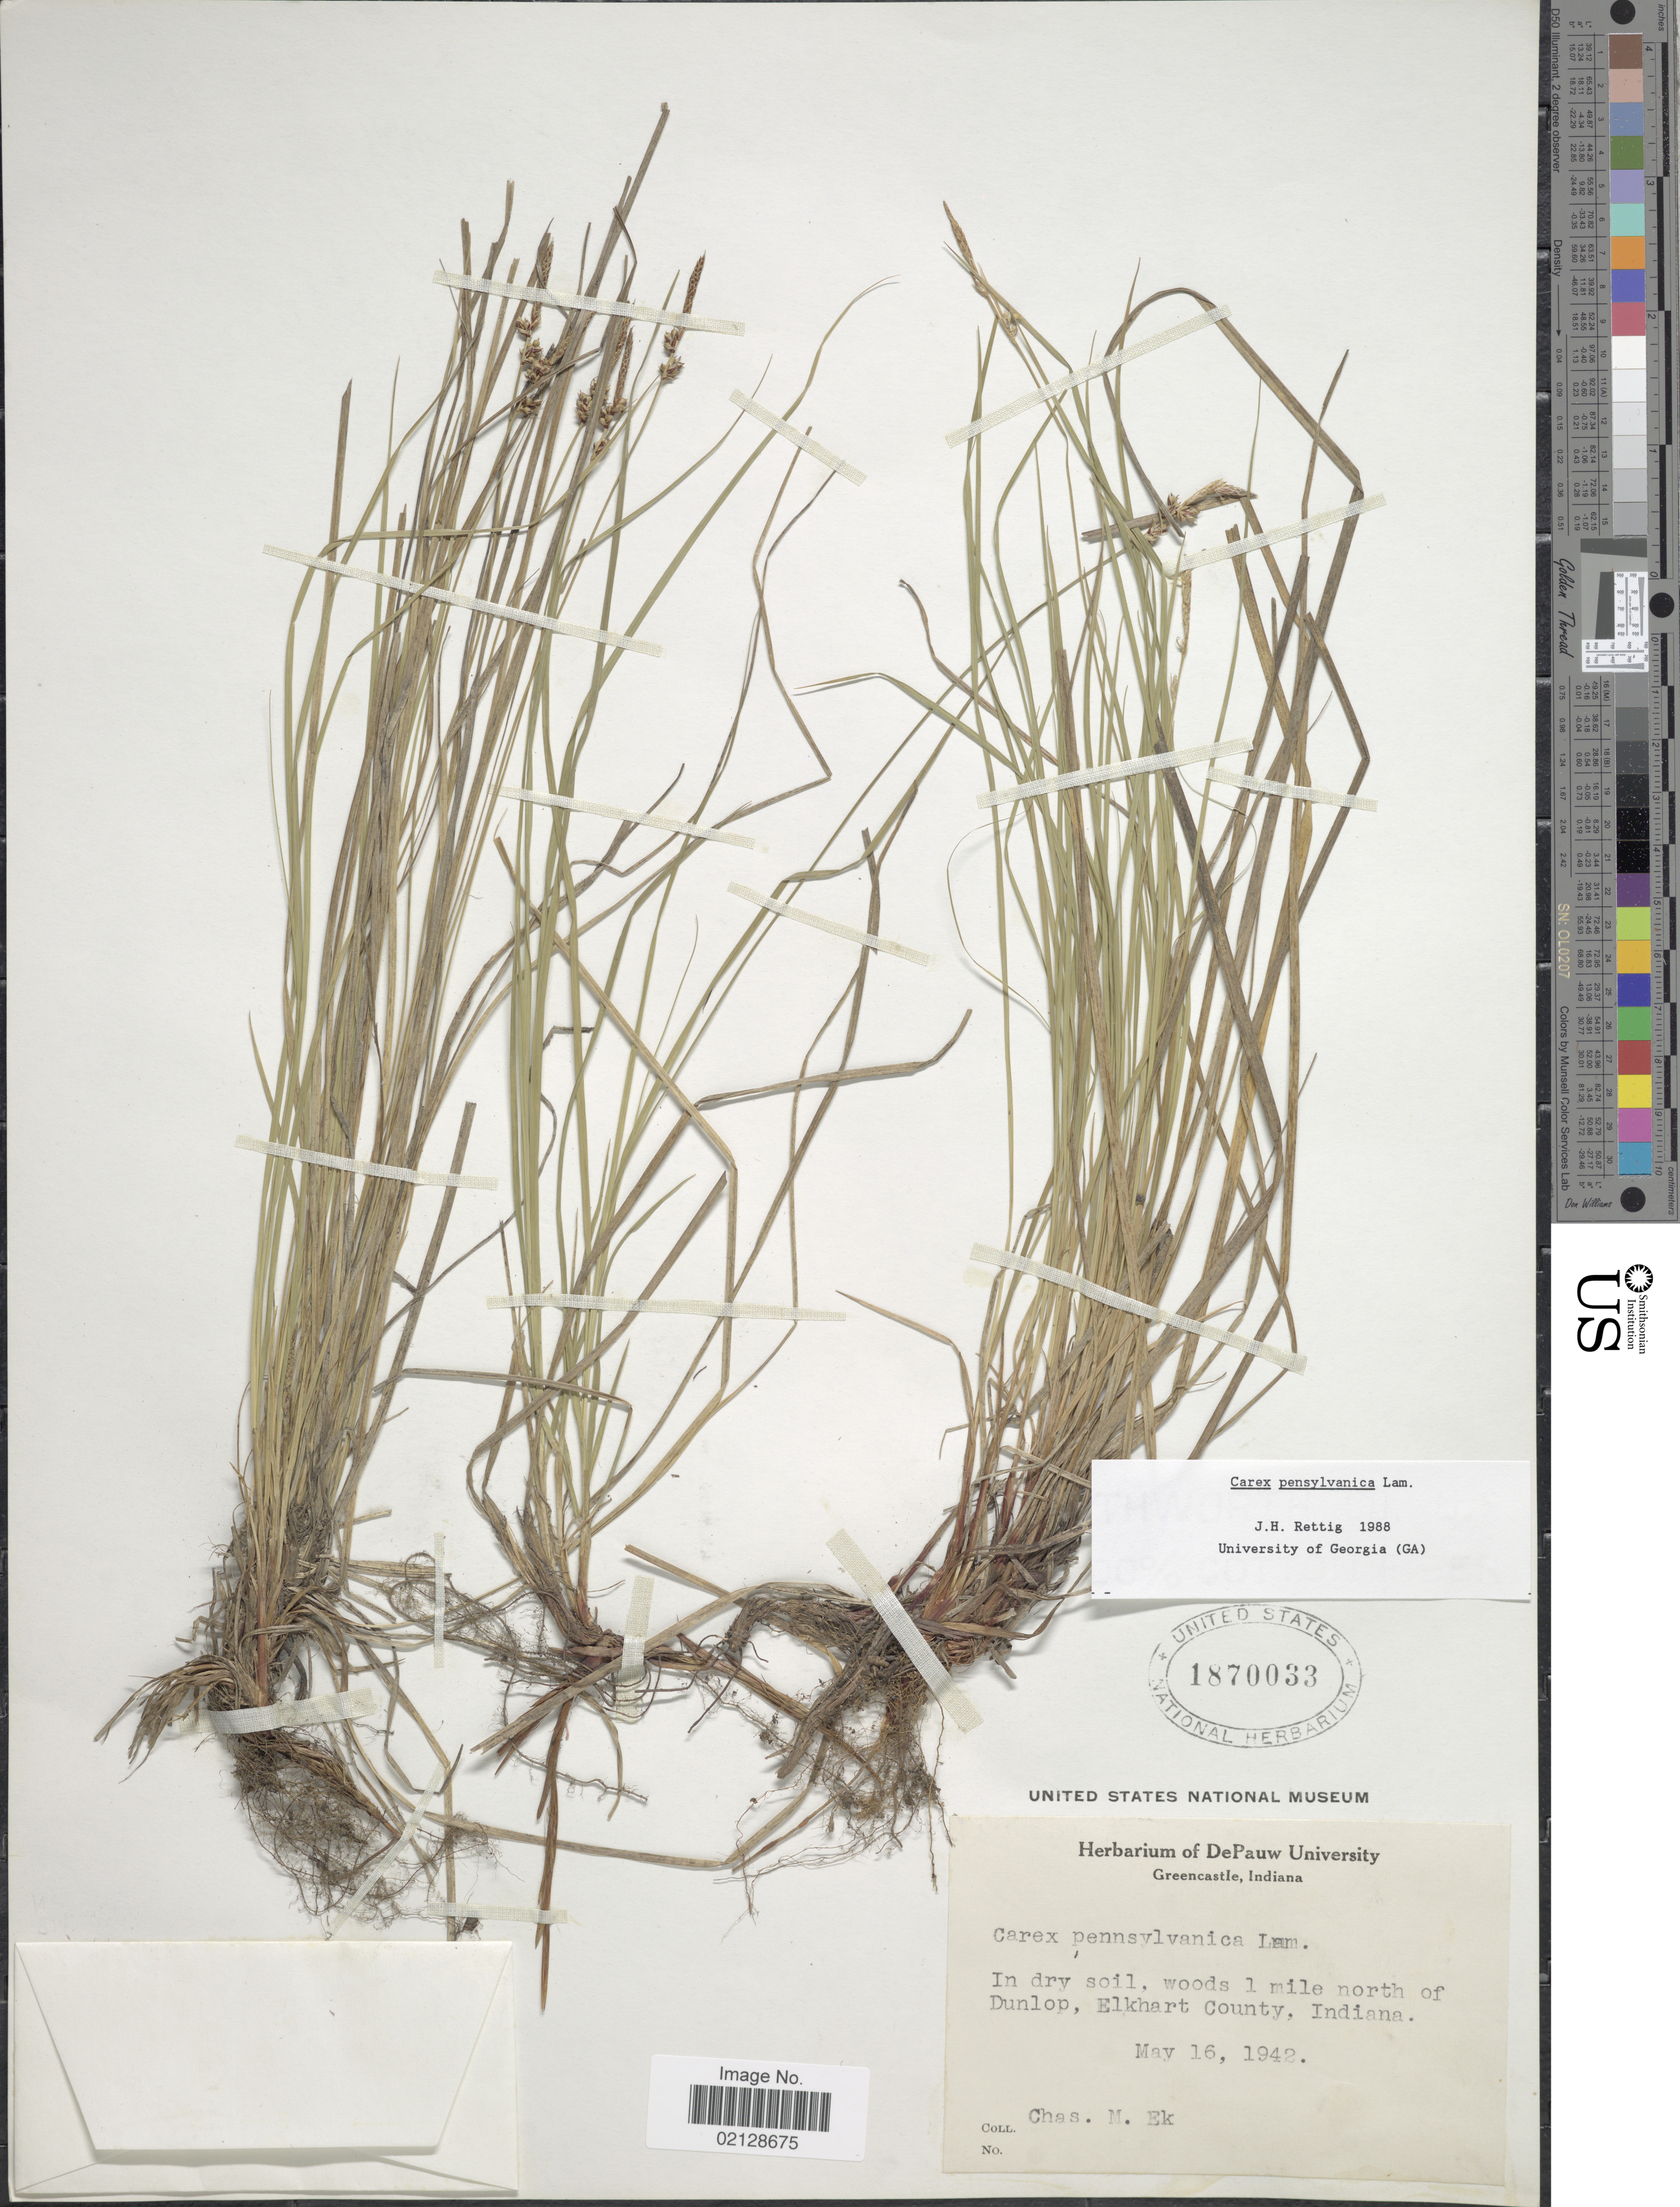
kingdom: Plantae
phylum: Tracheophyta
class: Liliopsida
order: Poales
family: Cyperaceae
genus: Carex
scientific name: Carex pensylvanica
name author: Lam.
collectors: C. Ek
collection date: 1942-05-16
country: United States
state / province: Indiana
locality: Greencastle, Indiana, In dry soil, woods 1 mile north of Dunlop, Elkhart County, Indiana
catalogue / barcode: US 1870033